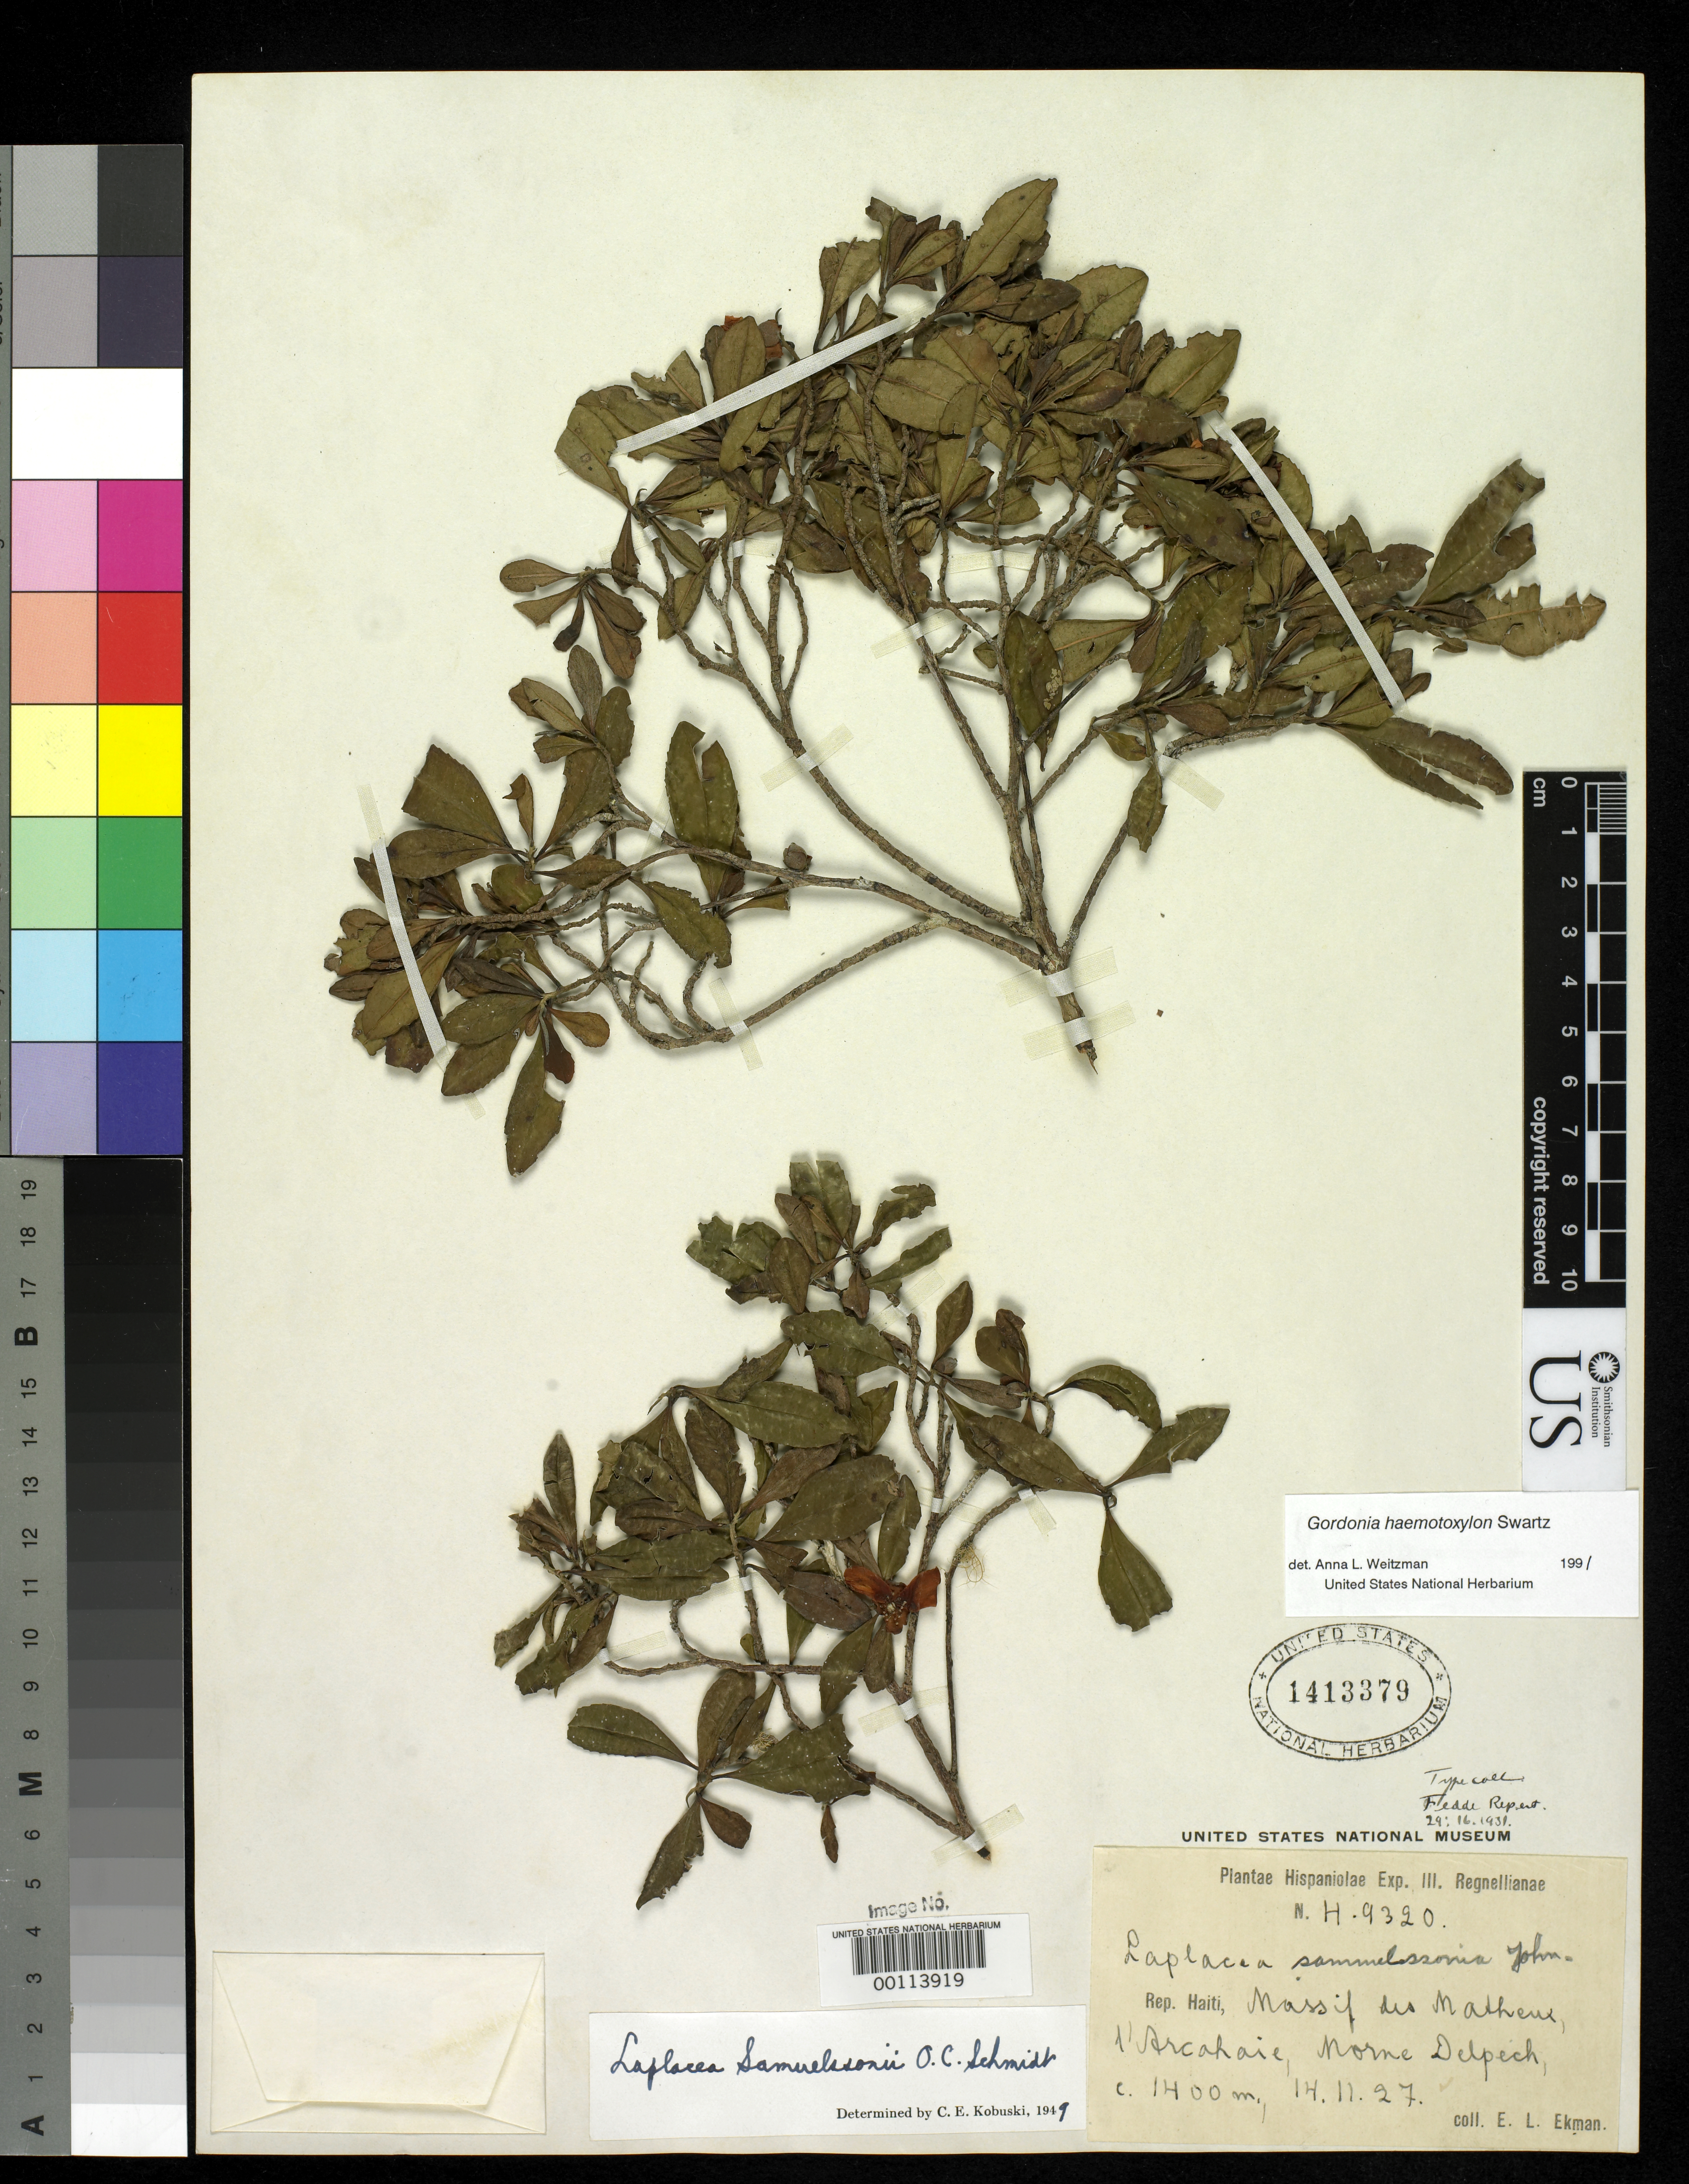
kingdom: Plantae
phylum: Tracheophyta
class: Magnoliopsida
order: Ericales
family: Theaceae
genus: Laplacea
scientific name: Laplacea samuelssonii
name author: O.C. Schmidt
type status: Isotype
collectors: E. L. Ekman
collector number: H 9320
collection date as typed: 14 Nov 1927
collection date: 1927-11-14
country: Haiti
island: Hispaniola Island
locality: Massid des Matheux, l'Arcahaie, morne Delpech.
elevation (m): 1400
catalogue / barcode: US 1413379